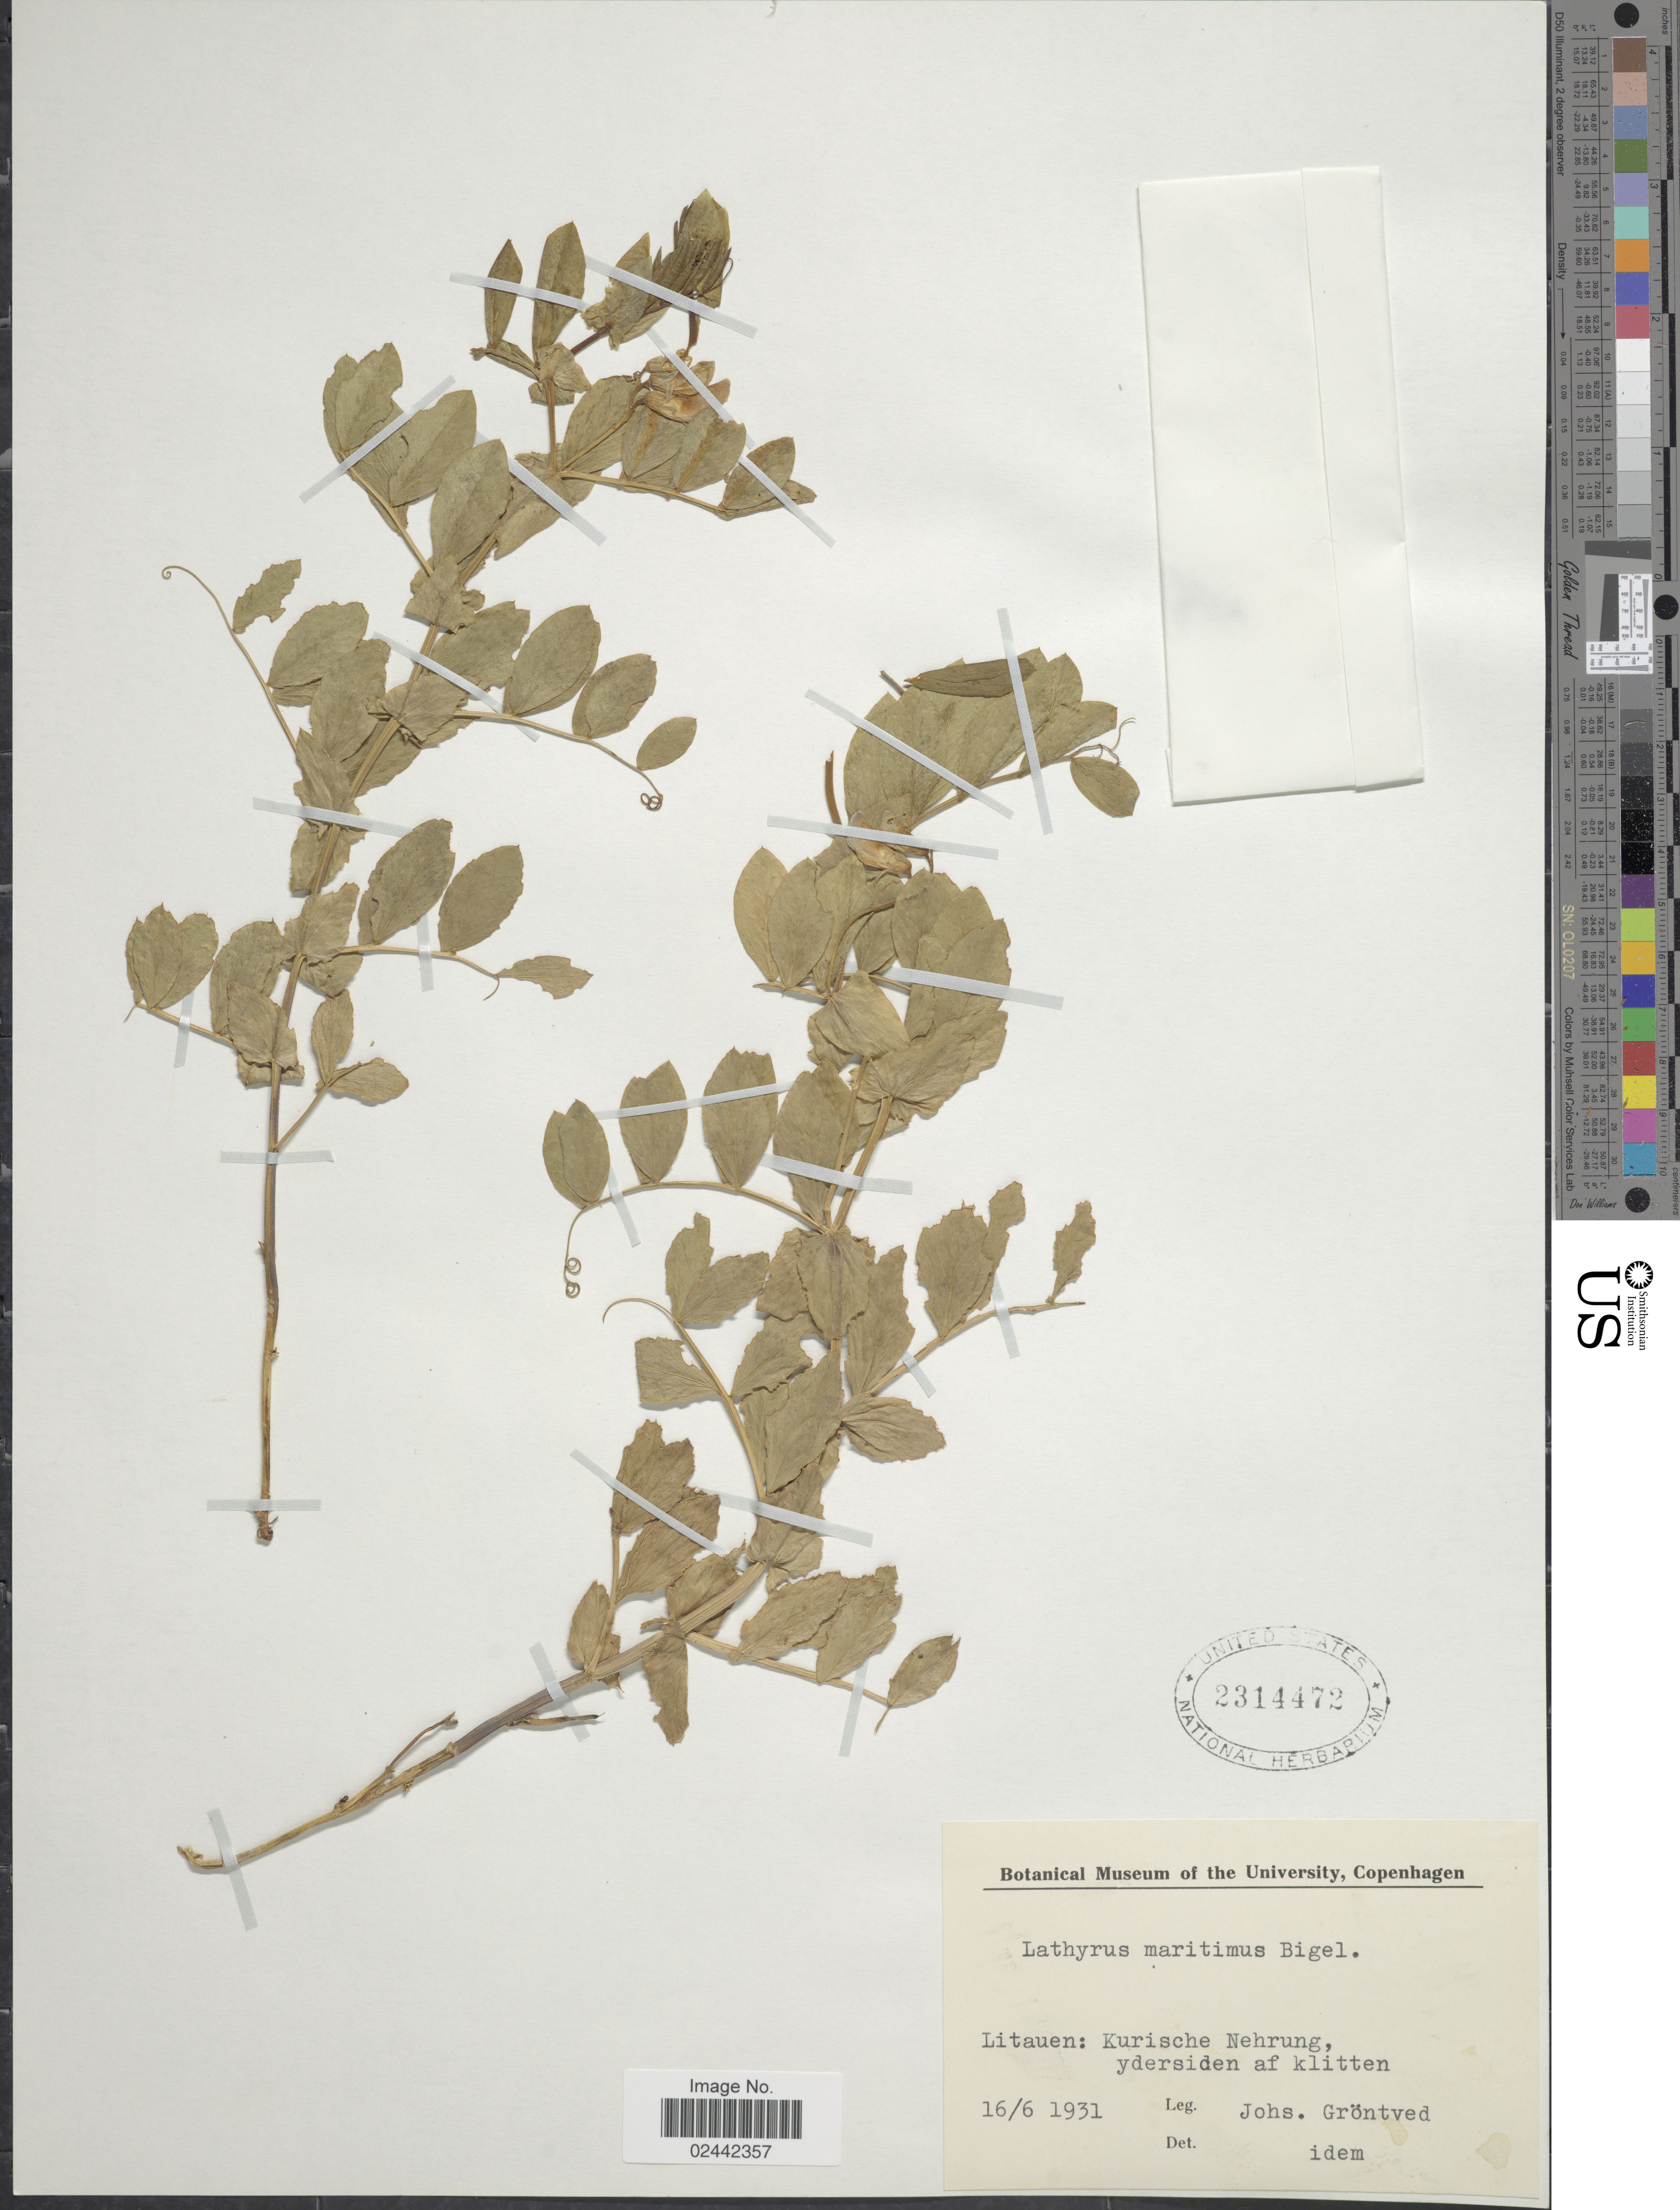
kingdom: Plantae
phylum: Tracheophyta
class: Magnoliopsida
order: Fabales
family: Fabaceae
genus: Lathyrus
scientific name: Lathyrus japonicus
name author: Willd.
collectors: J. Gröntved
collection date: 1931-06-16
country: Lithuania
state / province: Klaipeda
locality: Litauen: Kurische Nehrung ydersiden af klitten.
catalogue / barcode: US 2314472